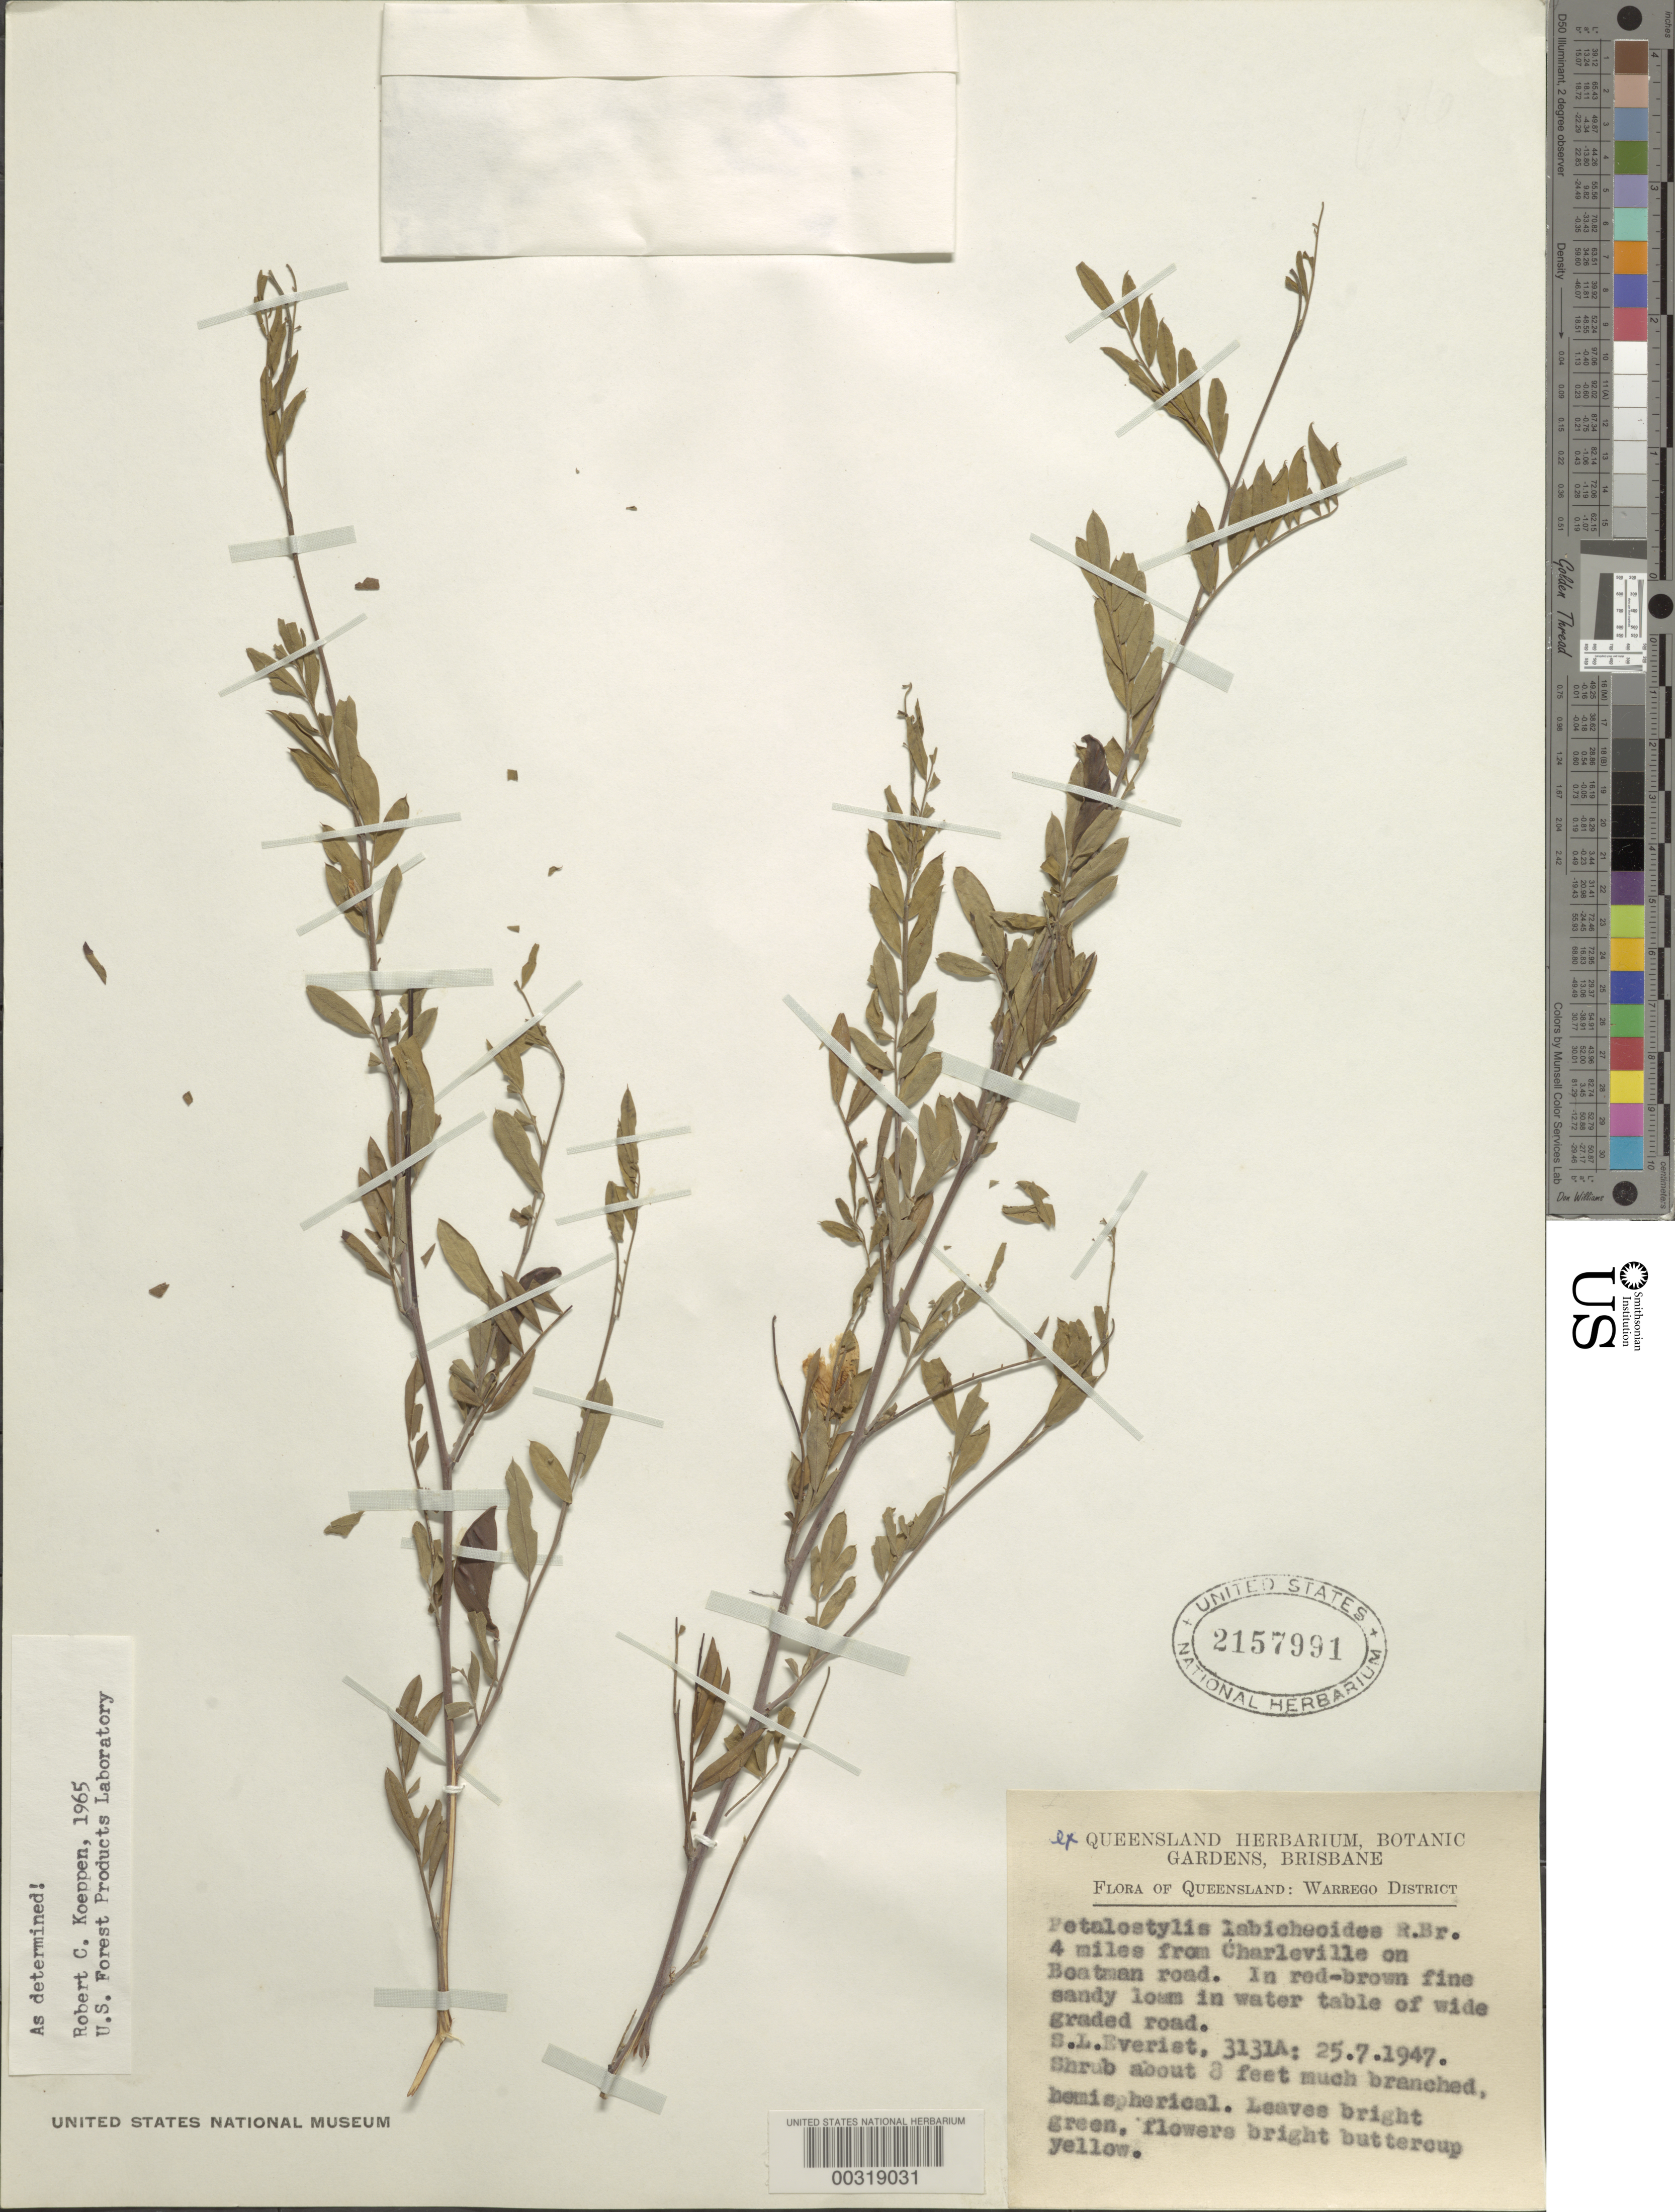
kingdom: Plantae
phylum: Tracheophyta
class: Magnoliopsida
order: Fabales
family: Fabaceae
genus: Petalostylis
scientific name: Petalostylis labicheoides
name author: R. Br.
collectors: S. Everist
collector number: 3131a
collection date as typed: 25 Jul 1947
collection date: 1947-07-25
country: Australia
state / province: Queensland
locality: Warrego dist. (?), 4 mi from charleville on boatman road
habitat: In red-brown fine sandy loam in water table of wide graded road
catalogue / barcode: US 2157991